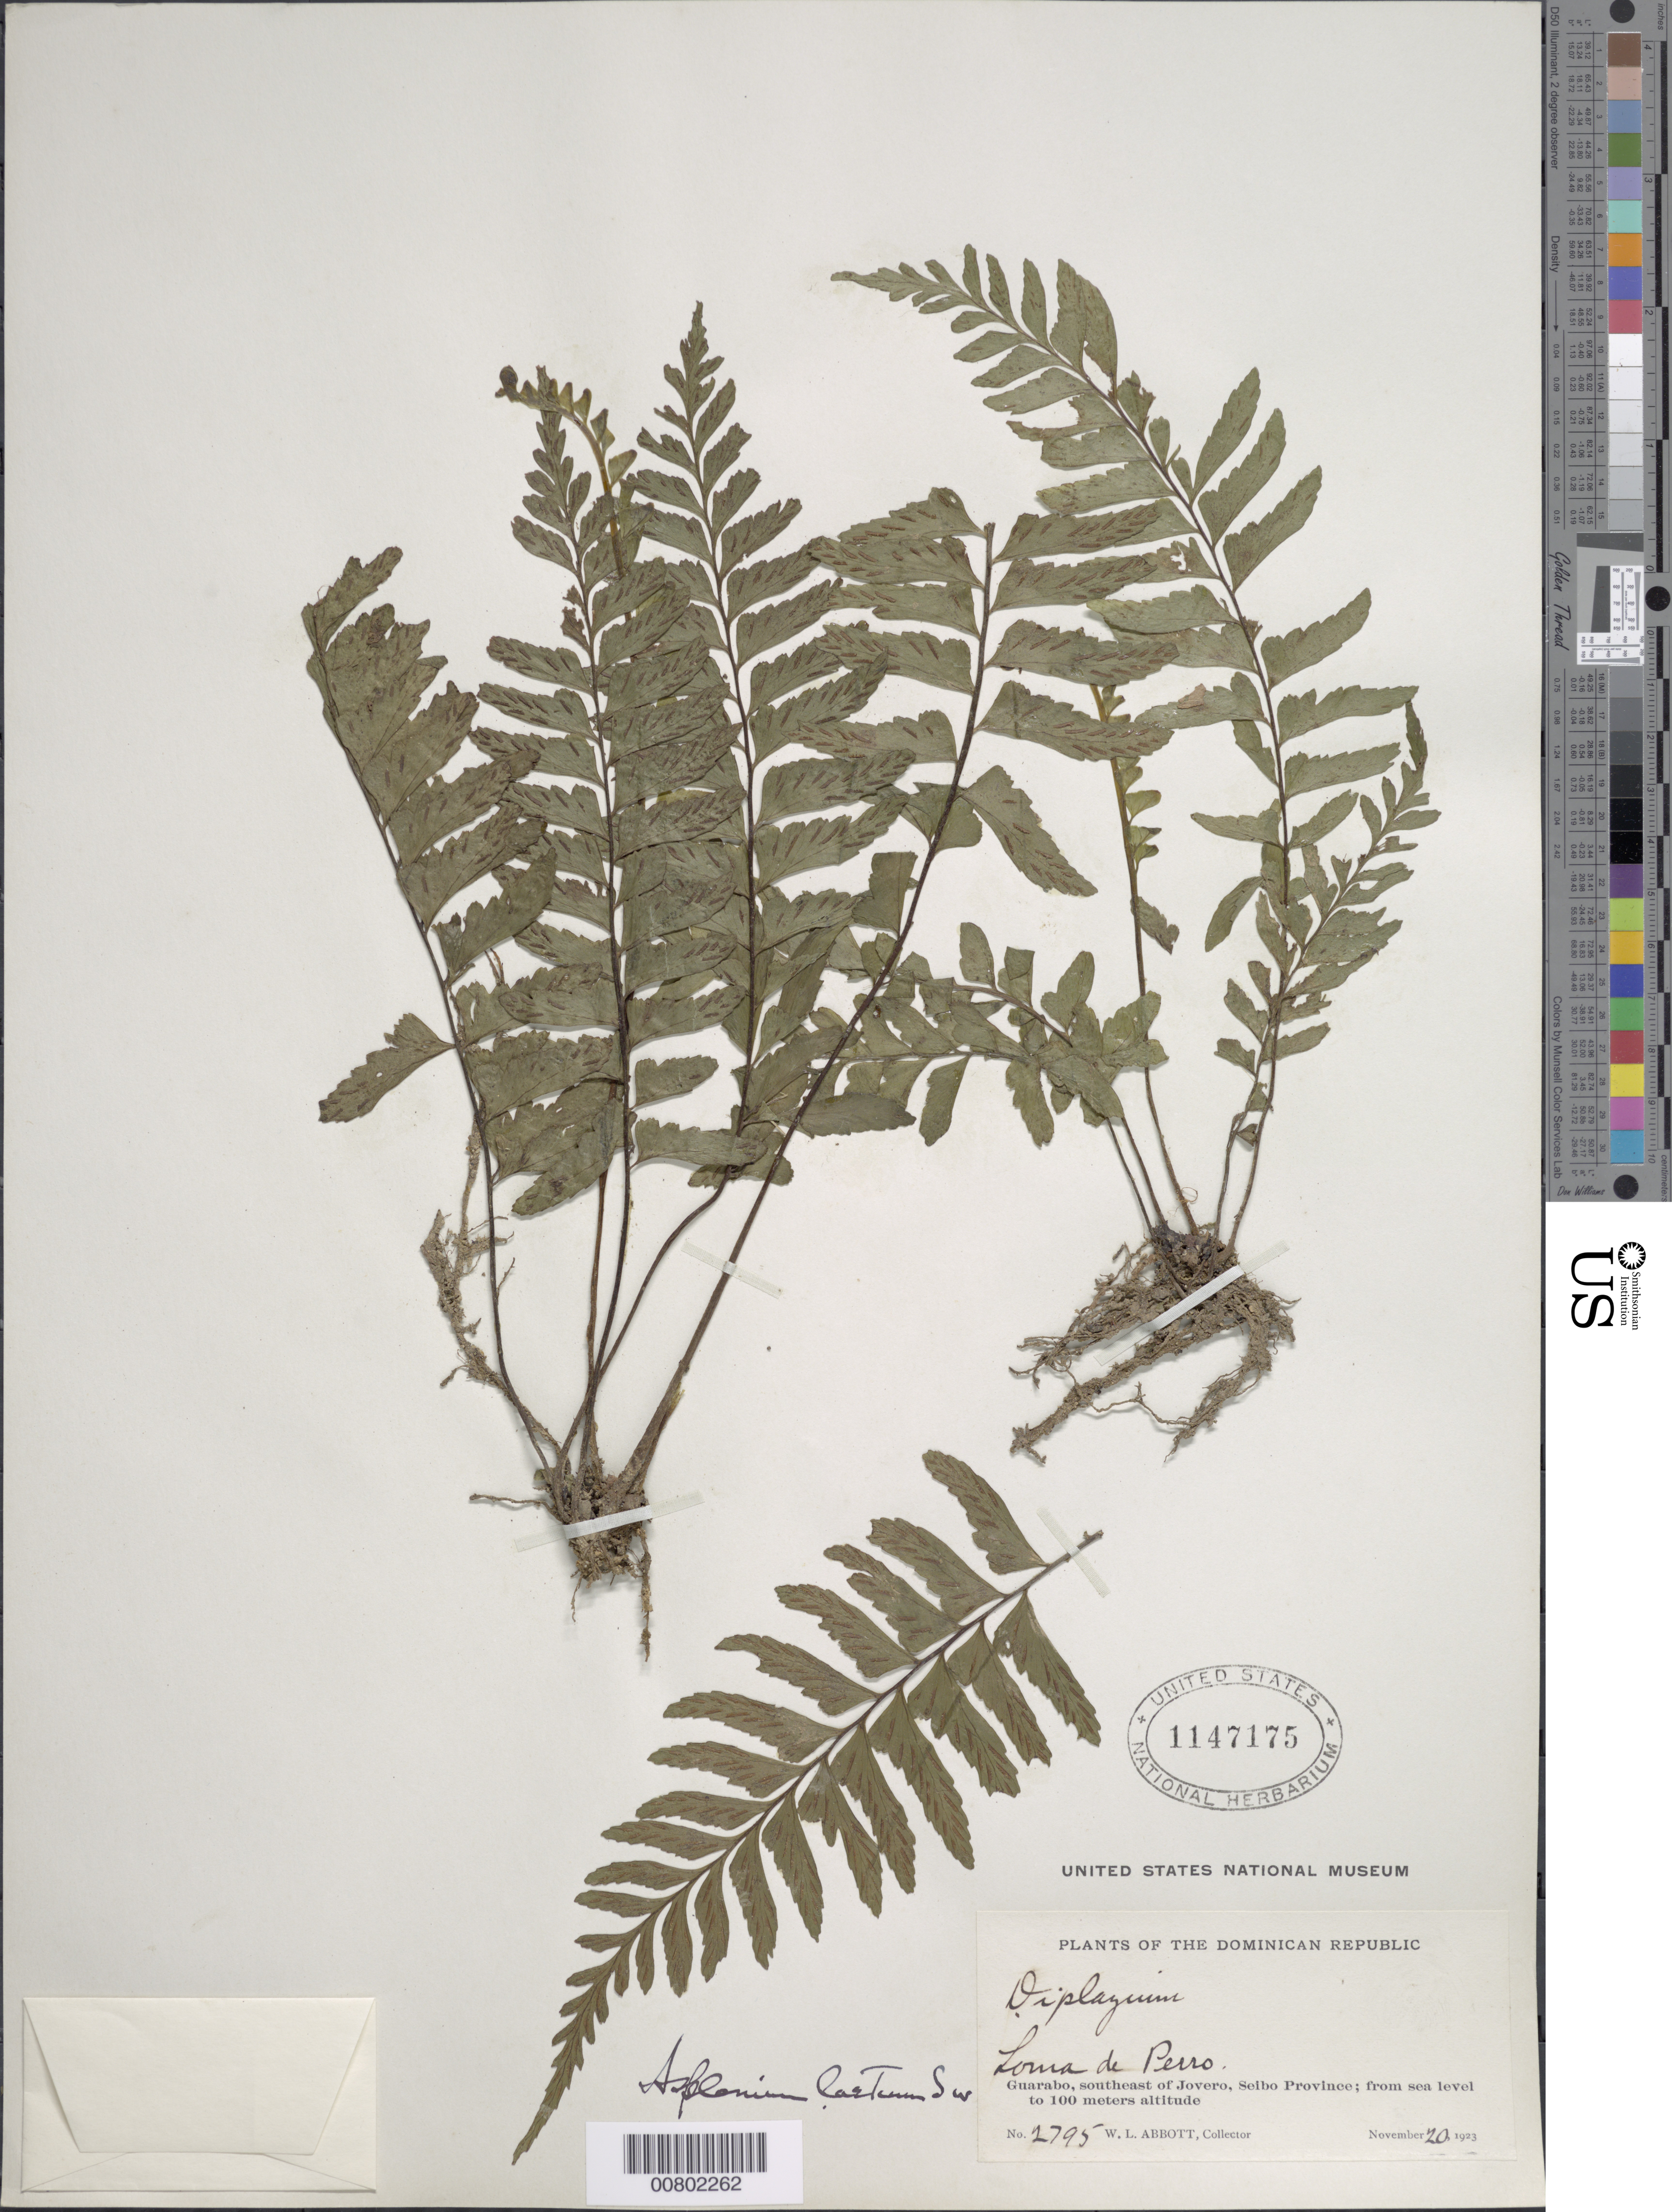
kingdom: Plantae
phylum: Tracheophyta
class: Polypodiopsida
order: Polypodiales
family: Aspleniaceae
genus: Asplenium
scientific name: Asplenium laetum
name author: Sw.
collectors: W. L. Abbott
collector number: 2795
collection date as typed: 20 Nov 1923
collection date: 1923-11-20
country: Dominican Republic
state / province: El Seibo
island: Hispaniola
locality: Guarabo, SE of Jovero, Loma de Perro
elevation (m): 0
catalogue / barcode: US 1147175